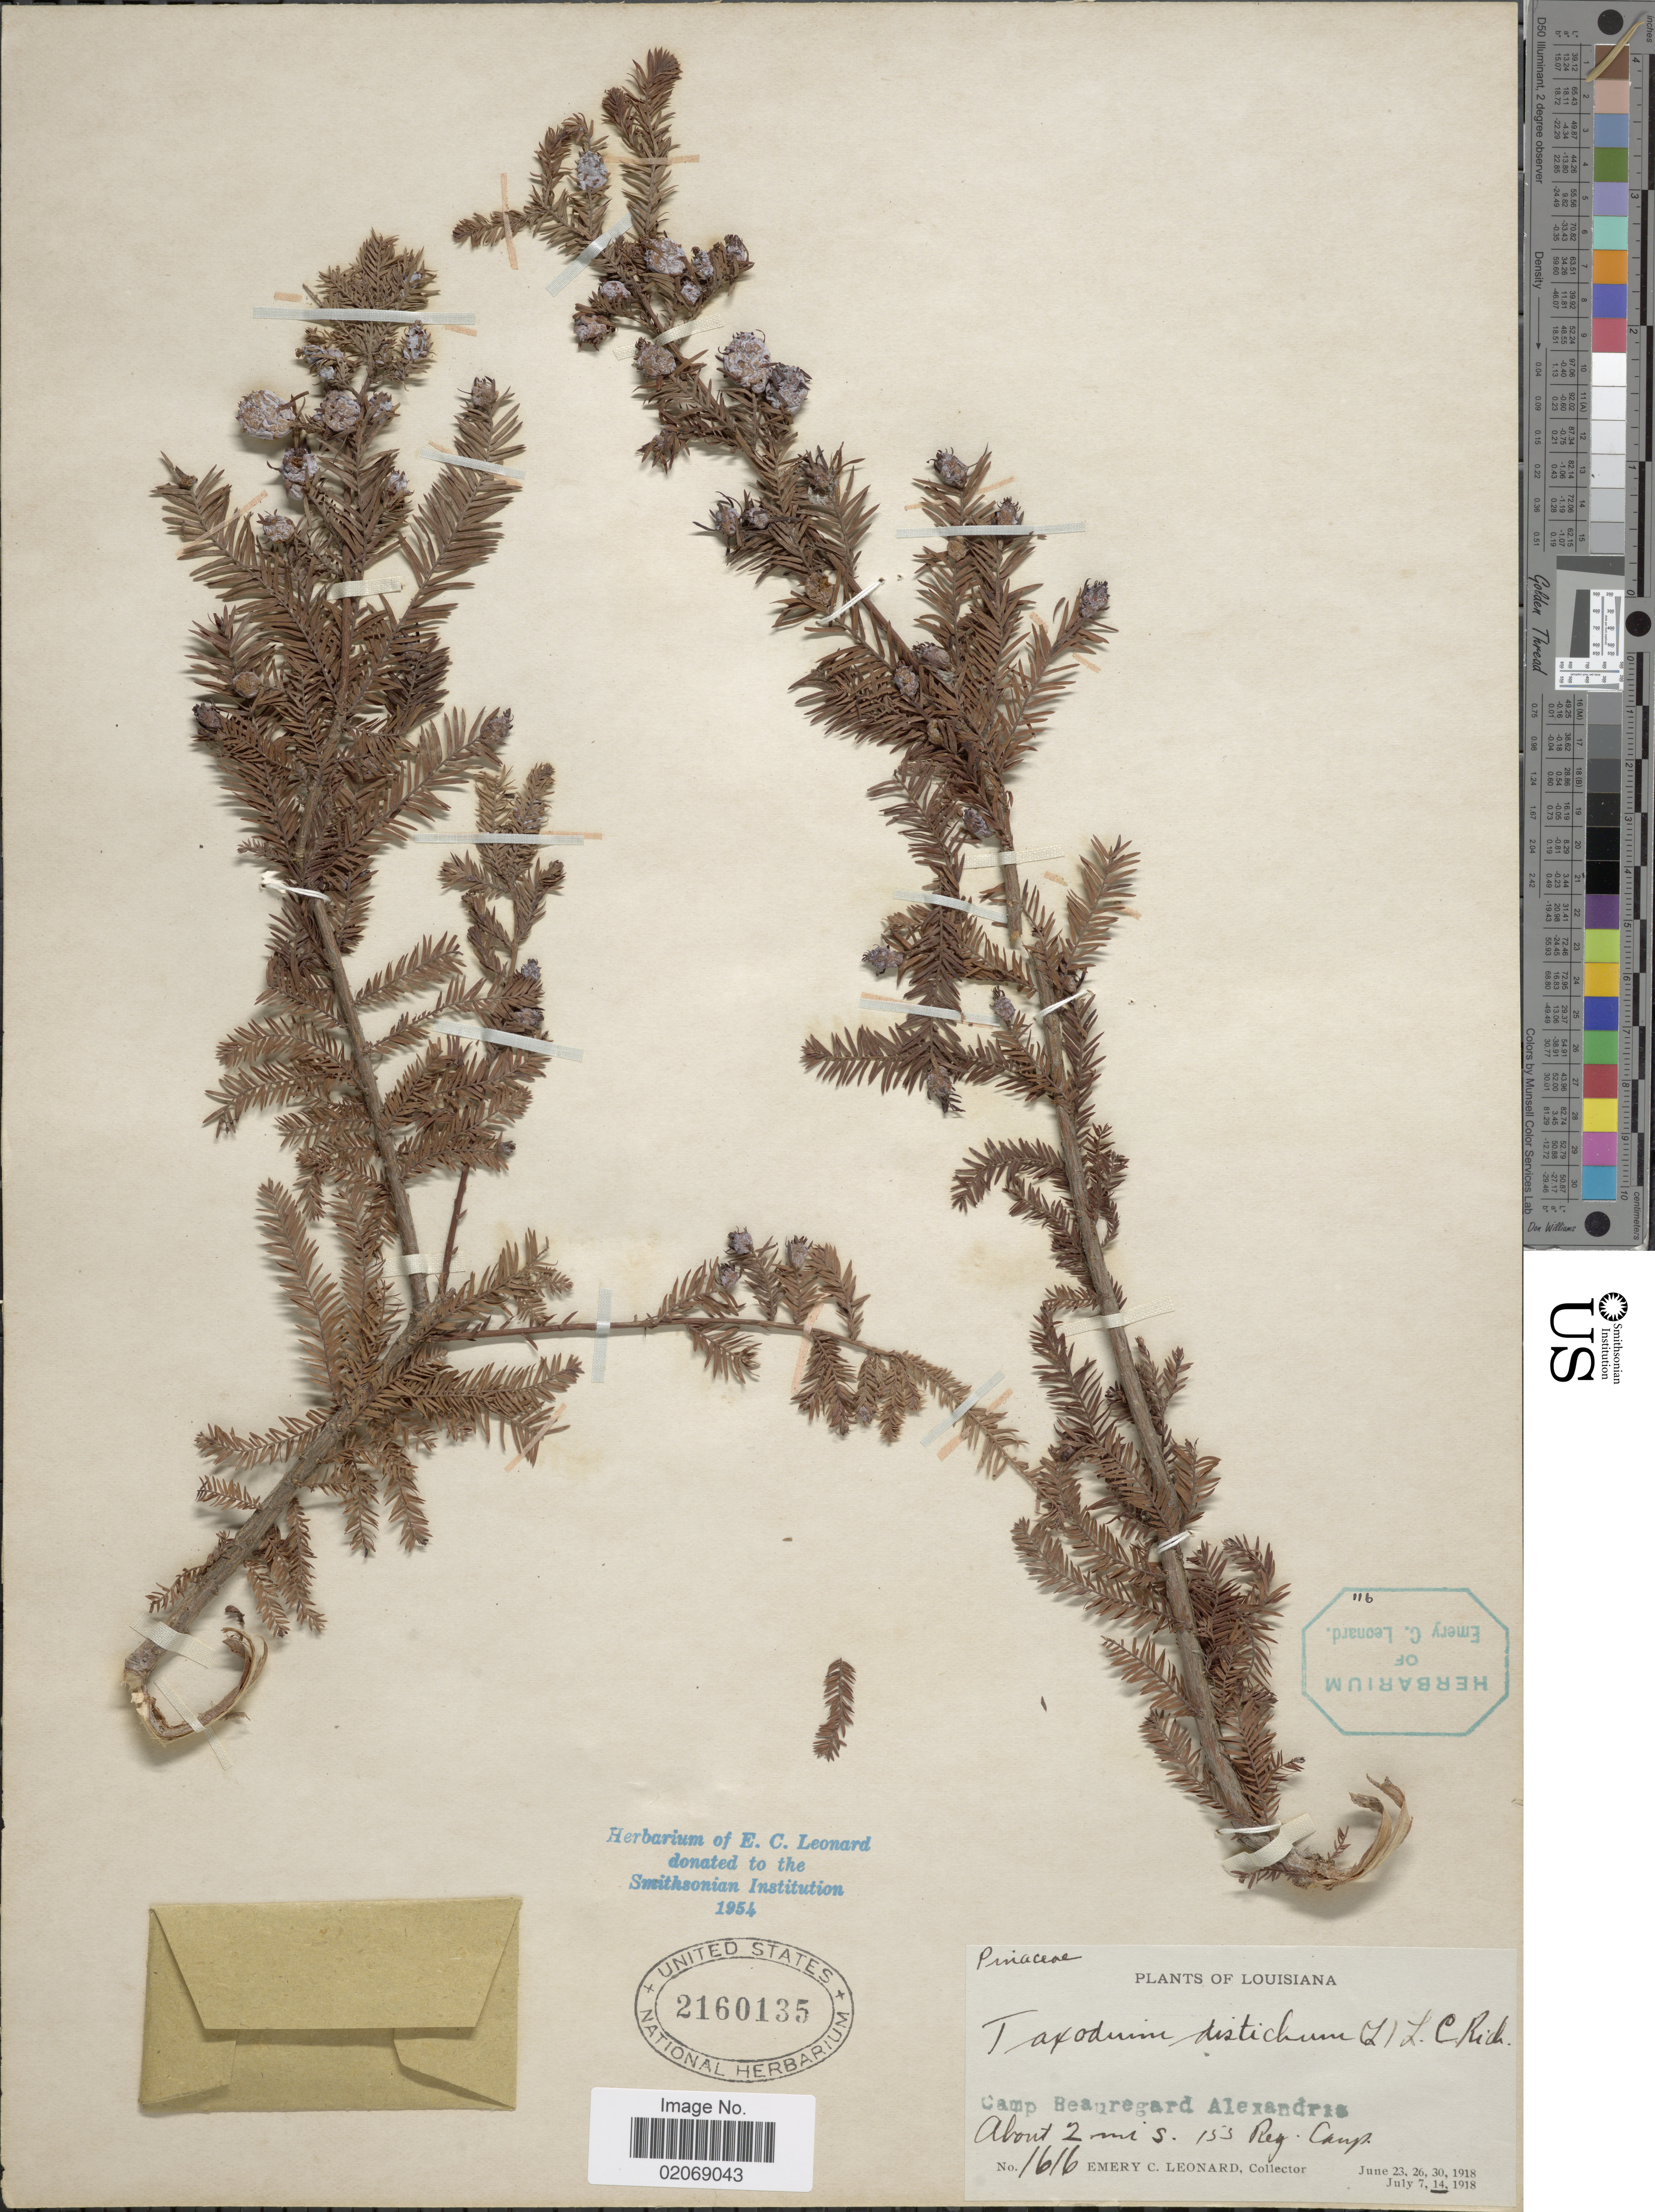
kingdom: Plantae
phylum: Tracheophyta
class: Pinopsida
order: Pinales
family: Cupressaceae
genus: Taxodium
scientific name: Taxodium distichum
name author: (L.) Rich.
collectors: E. C. Leonard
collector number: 1616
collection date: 1918-07-14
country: United States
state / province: Louisiana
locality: Camp Beauregard Alexandria, About 2 mi S. 153 Reg. Camp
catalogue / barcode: US 2160135